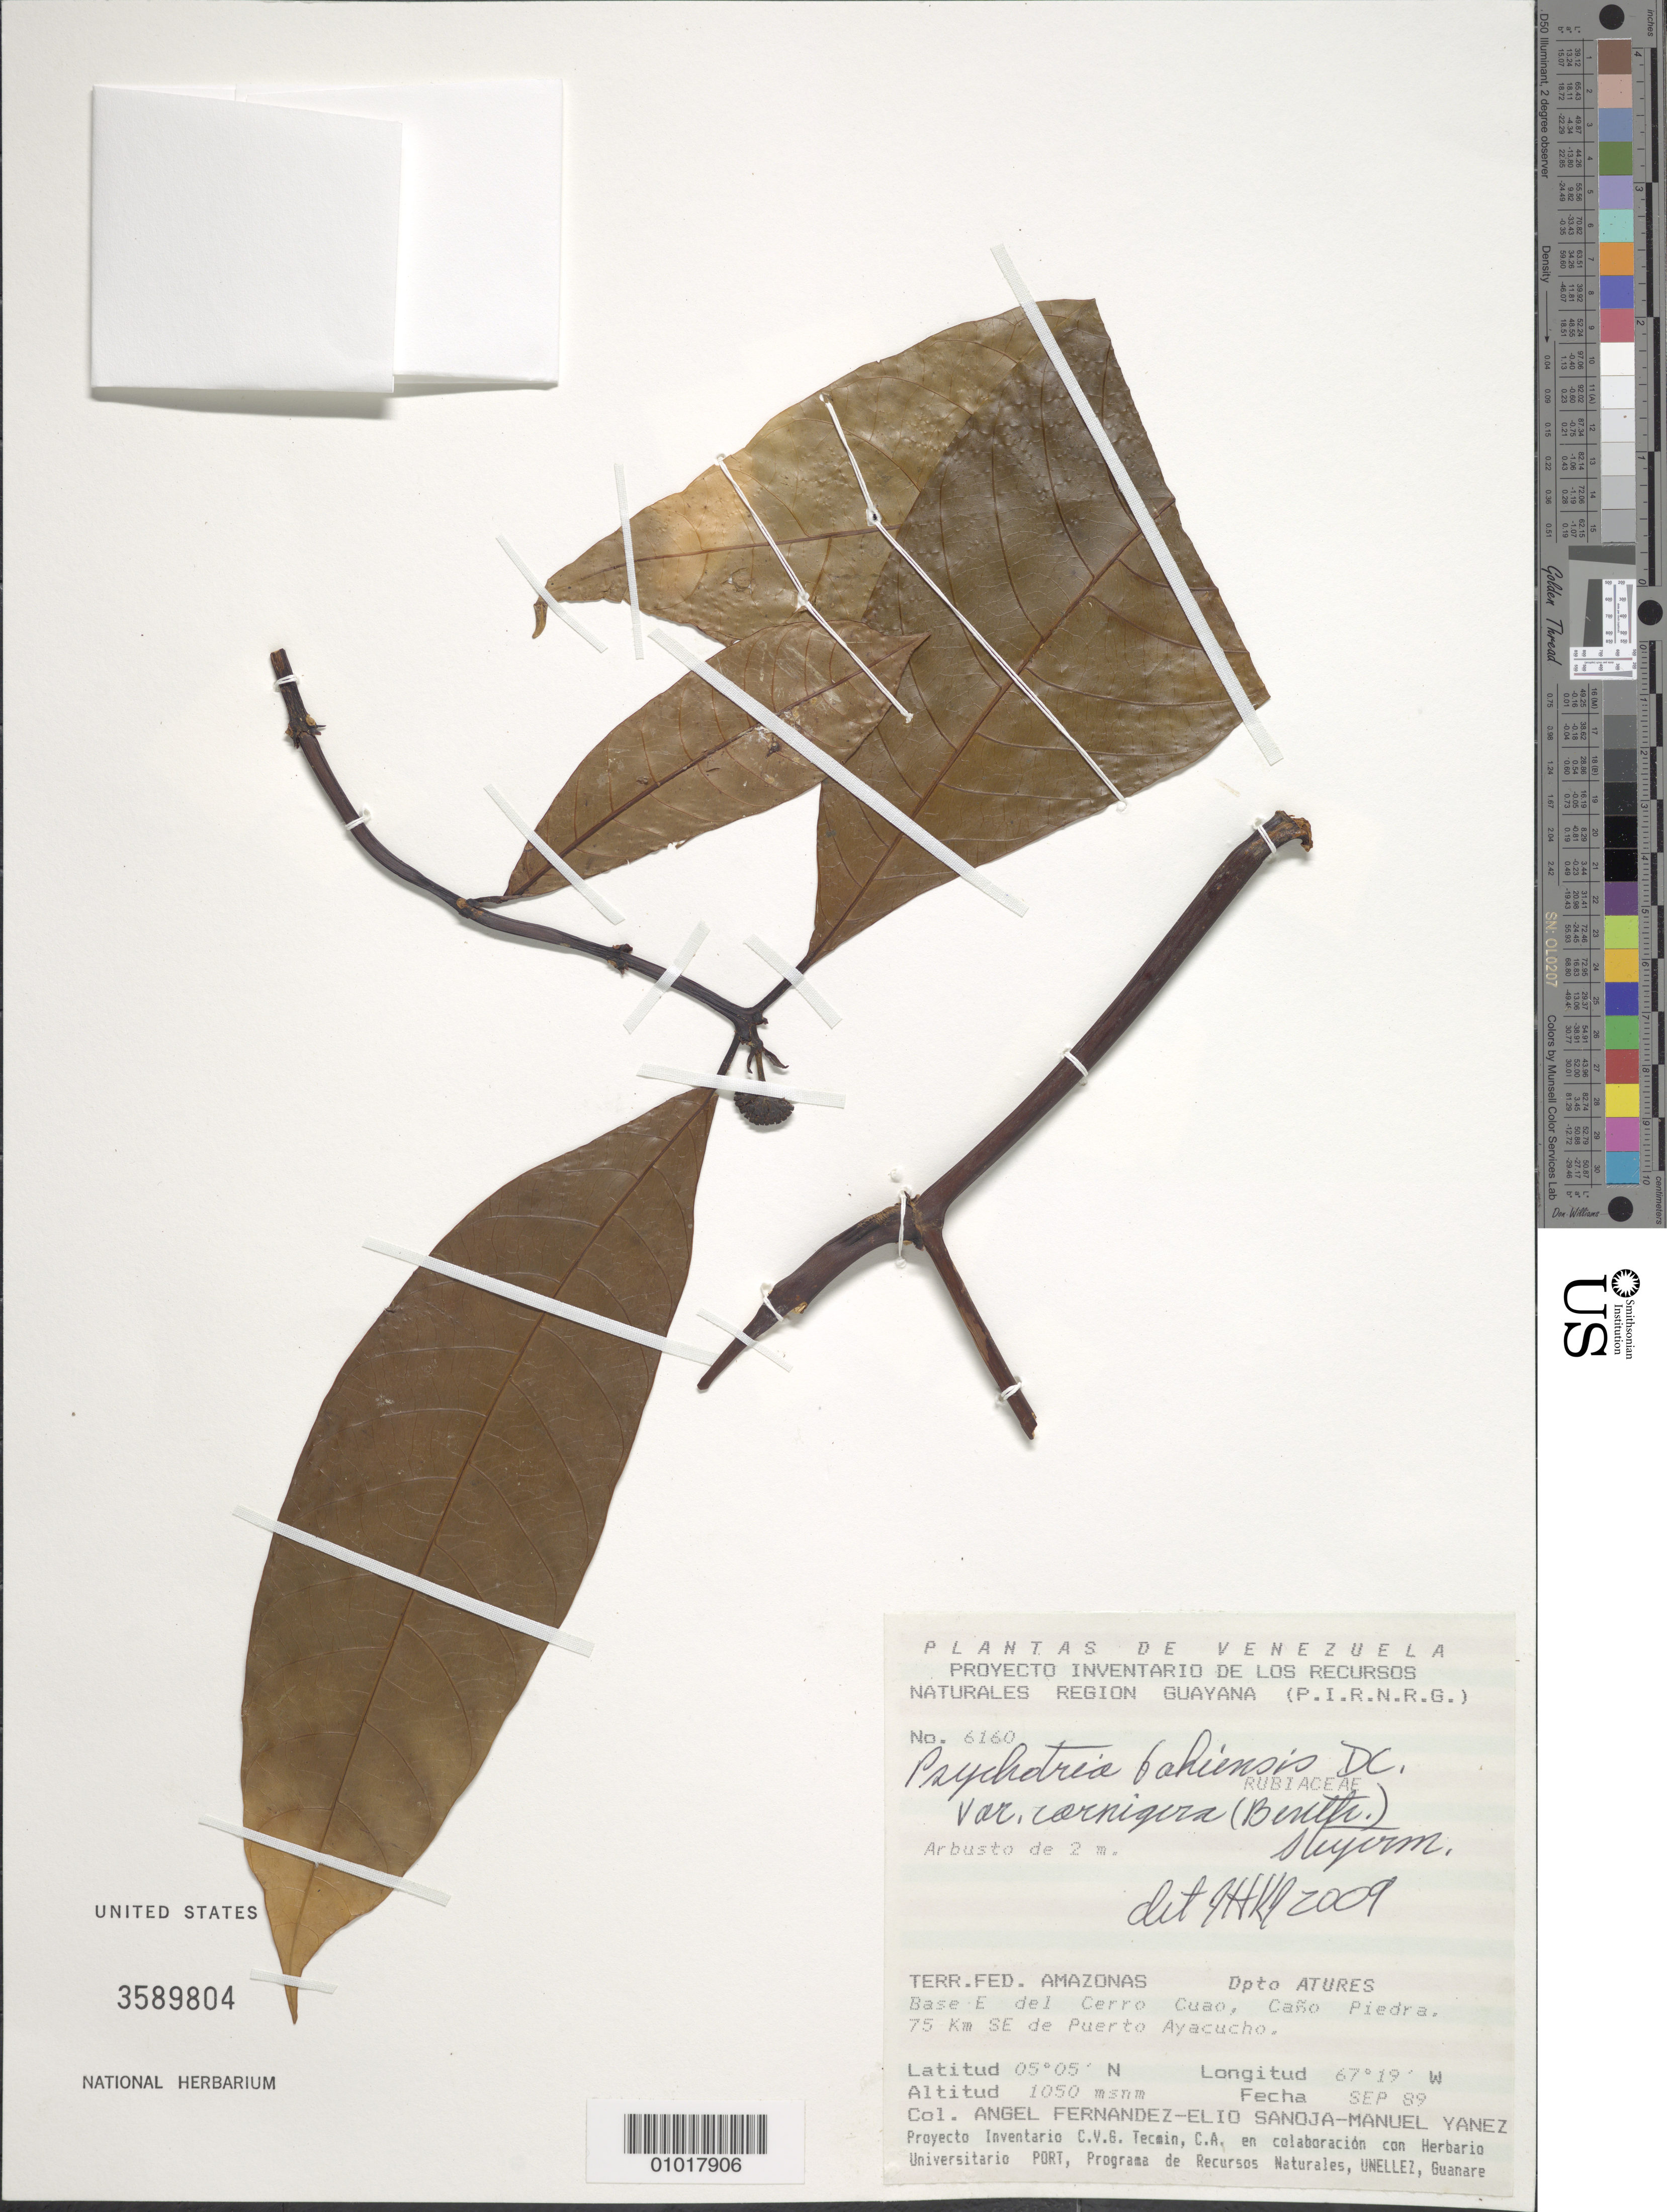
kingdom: Plantae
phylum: Tracheophyta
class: Magnoliopsida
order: Gentianales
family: Rubiaceae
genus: Psychotria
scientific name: Psychotria bahiensis var. cornigera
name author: (Benth.) Steyerm.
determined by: Kirkbride, J. H.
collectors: A. E. Fernández & S. Yanez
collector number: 6160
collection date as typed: Sep-89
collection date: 1989-09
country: Venezuela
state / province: Amazonas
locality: Base E del Cerro Cuao, Cano Piedra. 75 km SE de Puerto Ayacucho.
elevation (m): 1050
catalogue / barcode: US 3589804